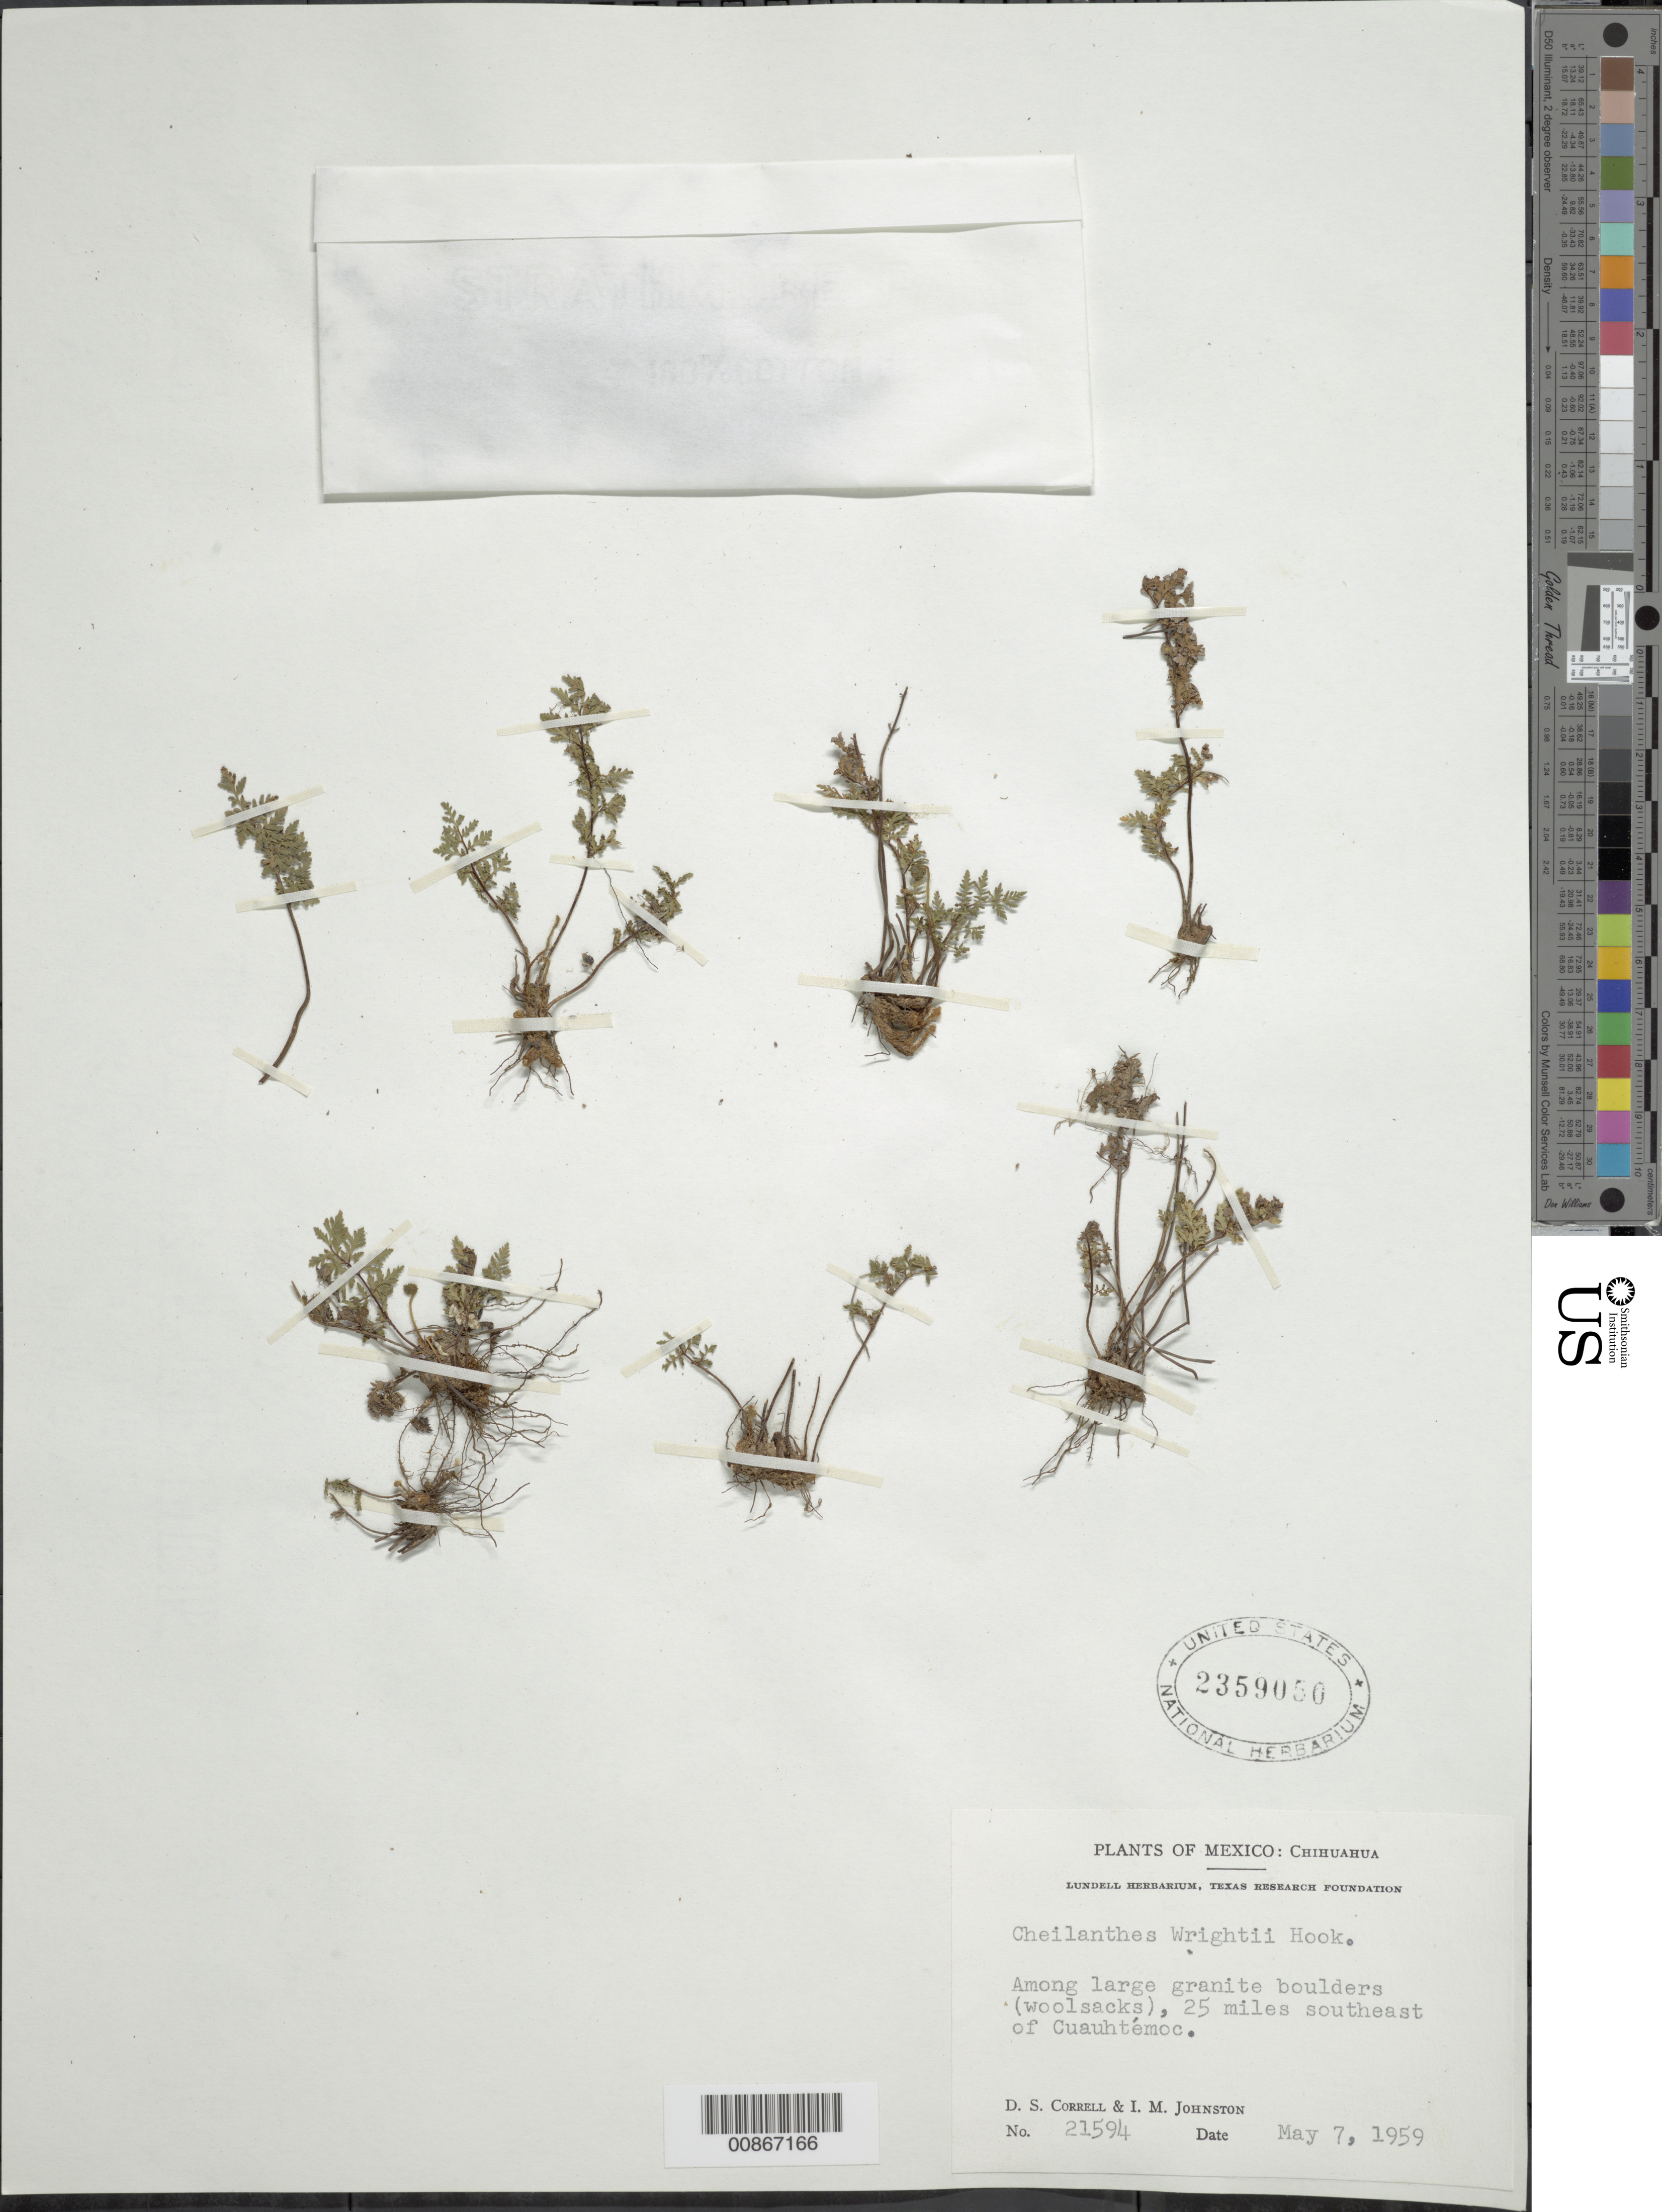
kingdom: Plantae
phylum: Tracheophyta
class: Polypodiopsida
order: Polypodiales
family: Pteridaceae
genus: Cheilanthes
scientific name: Cheilanthes wrightii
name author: Hook.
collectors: D. S. Correll & I.M. Johnston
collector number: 21594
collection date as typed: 07 May 1959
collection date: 1959-05-07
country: Mexico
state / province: Chihuahua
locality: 25 miles southeast of Cuauhtémoc.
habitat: Among large granite boulders (woolsacks)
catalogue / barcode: US 2359050